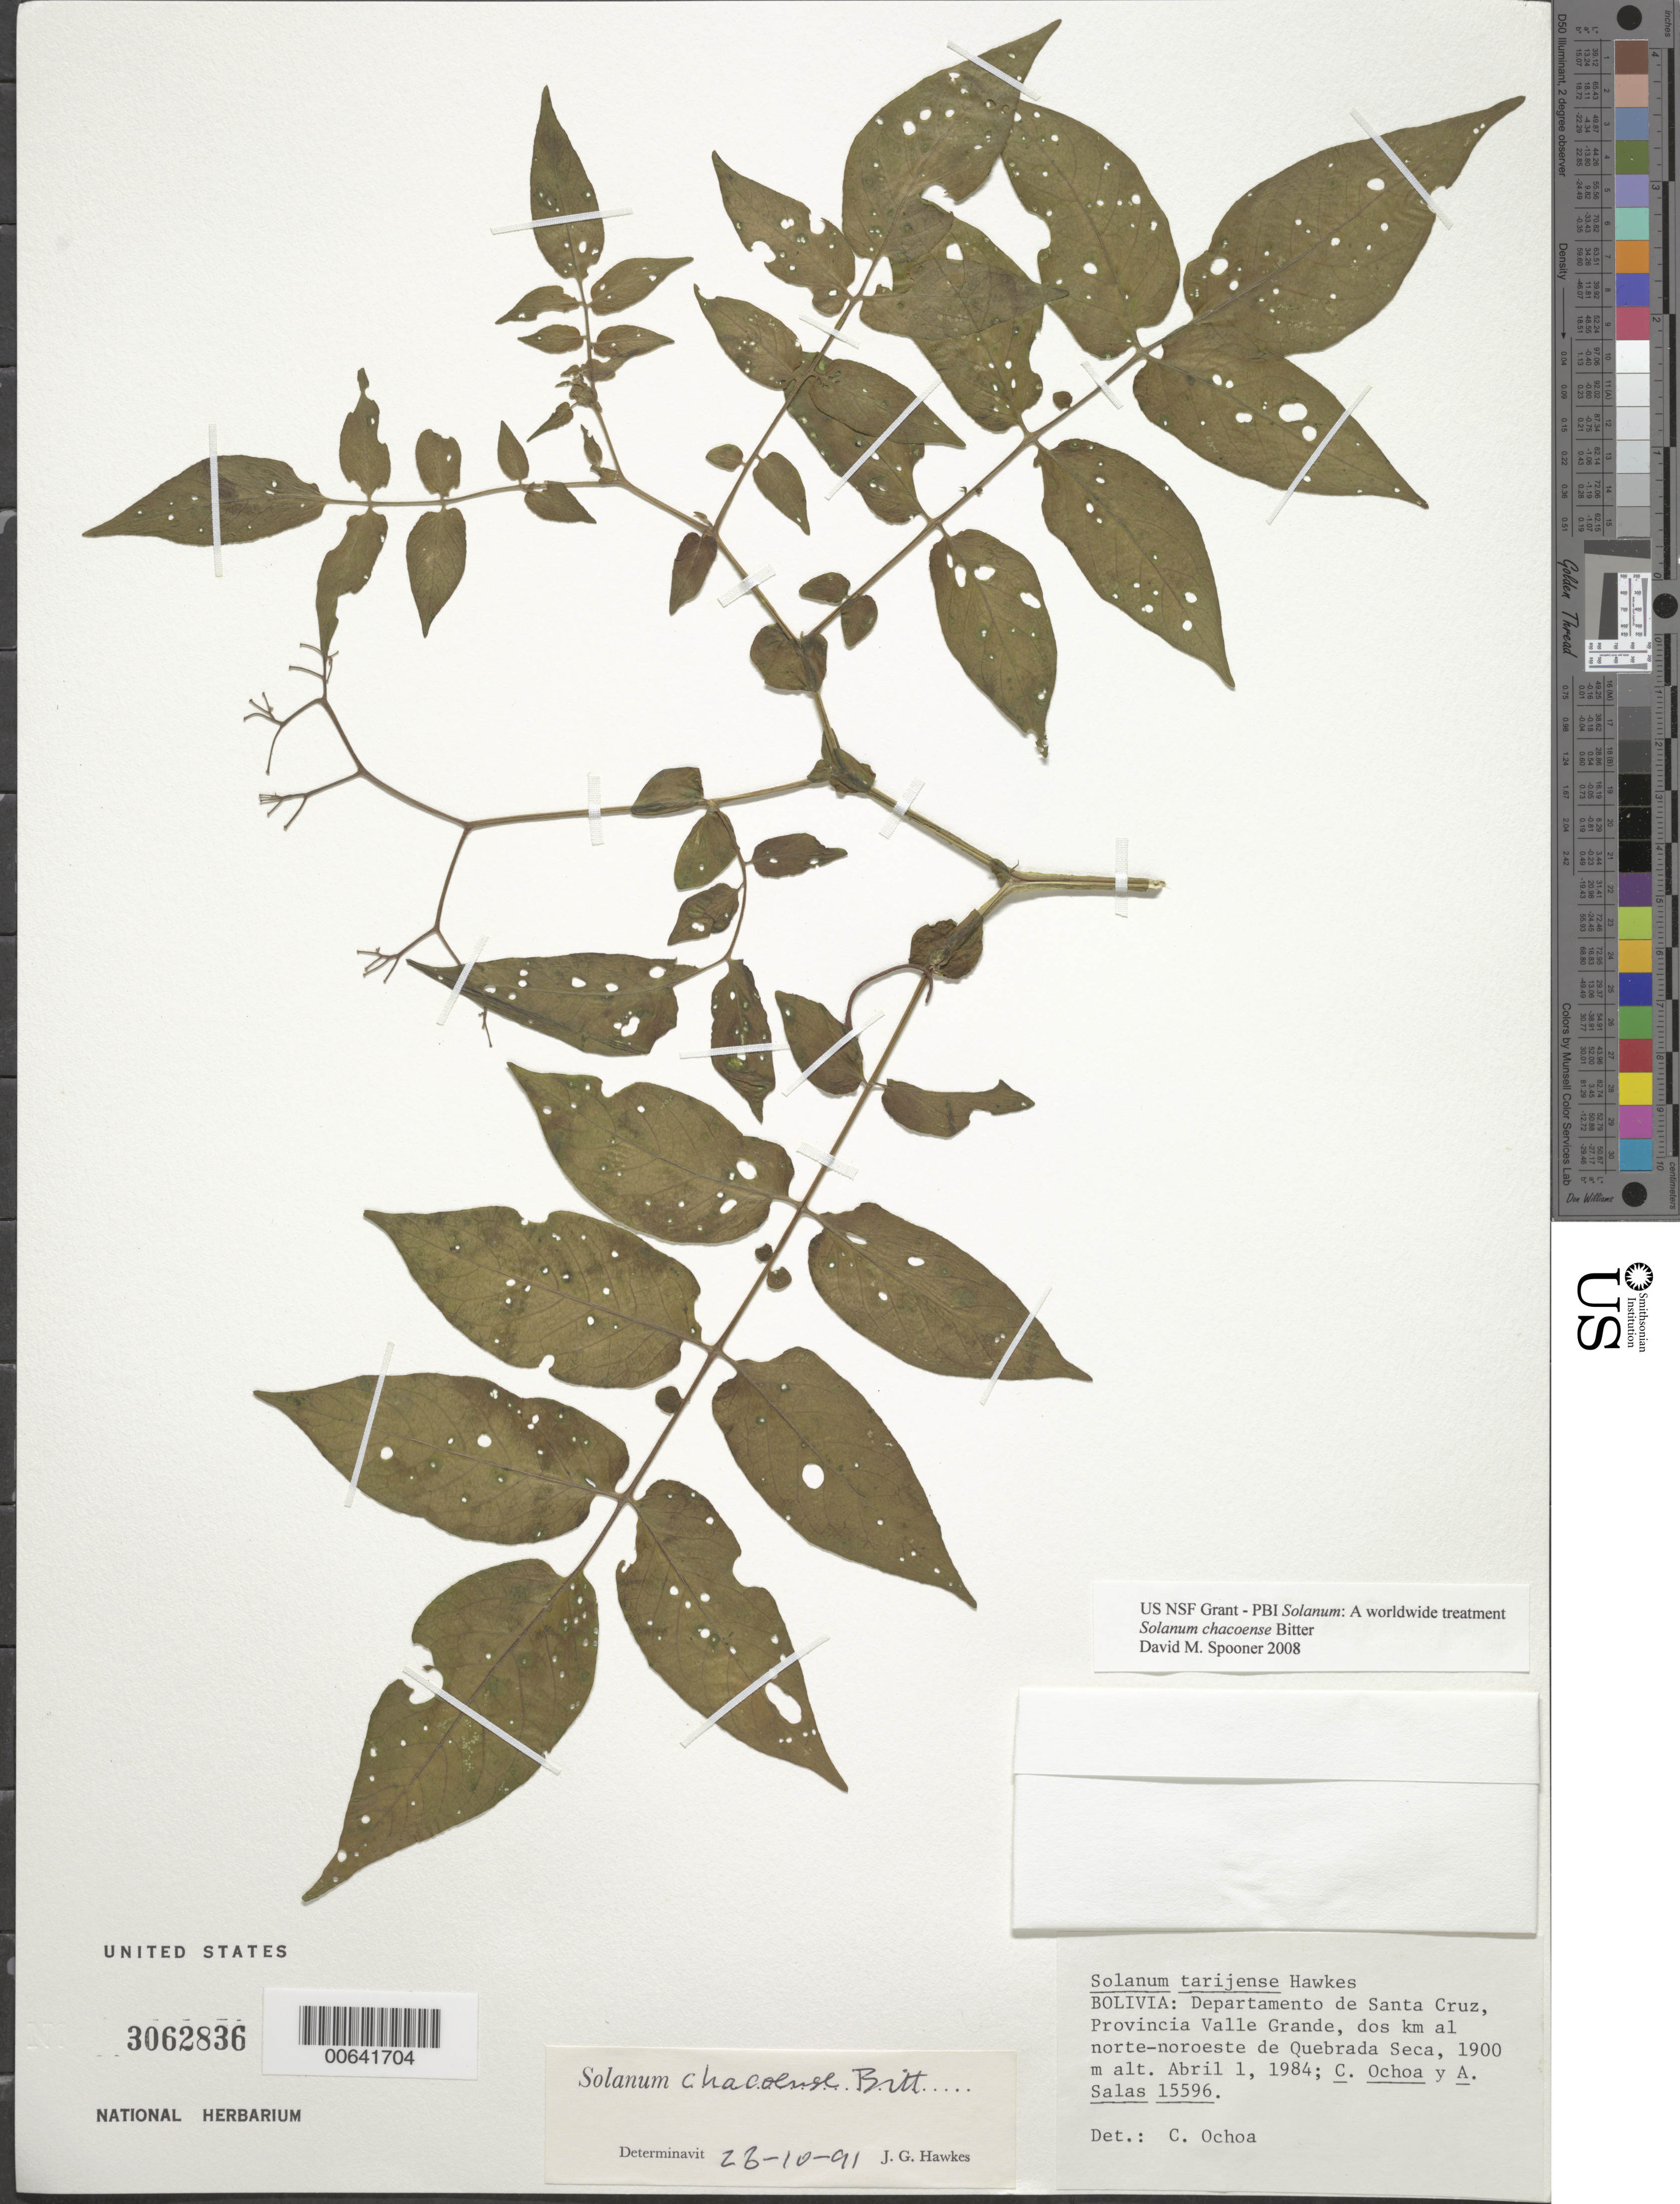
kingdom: Plantae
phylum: Tracheophyta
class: Magnoliopsida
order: Solanales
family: Solanaceae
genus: Solanum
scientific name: Solanum chacoense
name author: Bitt.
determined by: Hawkes, J. G.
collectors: C. M. Ochoa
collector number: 15596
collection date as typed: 01 Apr 1984 or 04 Jan 1984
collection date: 1984-01-04 or 1984-04-01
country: Bolivia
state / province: Santa Cruz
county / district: Vallegrande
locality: Valle Grande. 2 km al NNEde Quebrada Seca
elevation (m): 1900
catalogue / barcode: US 3062836